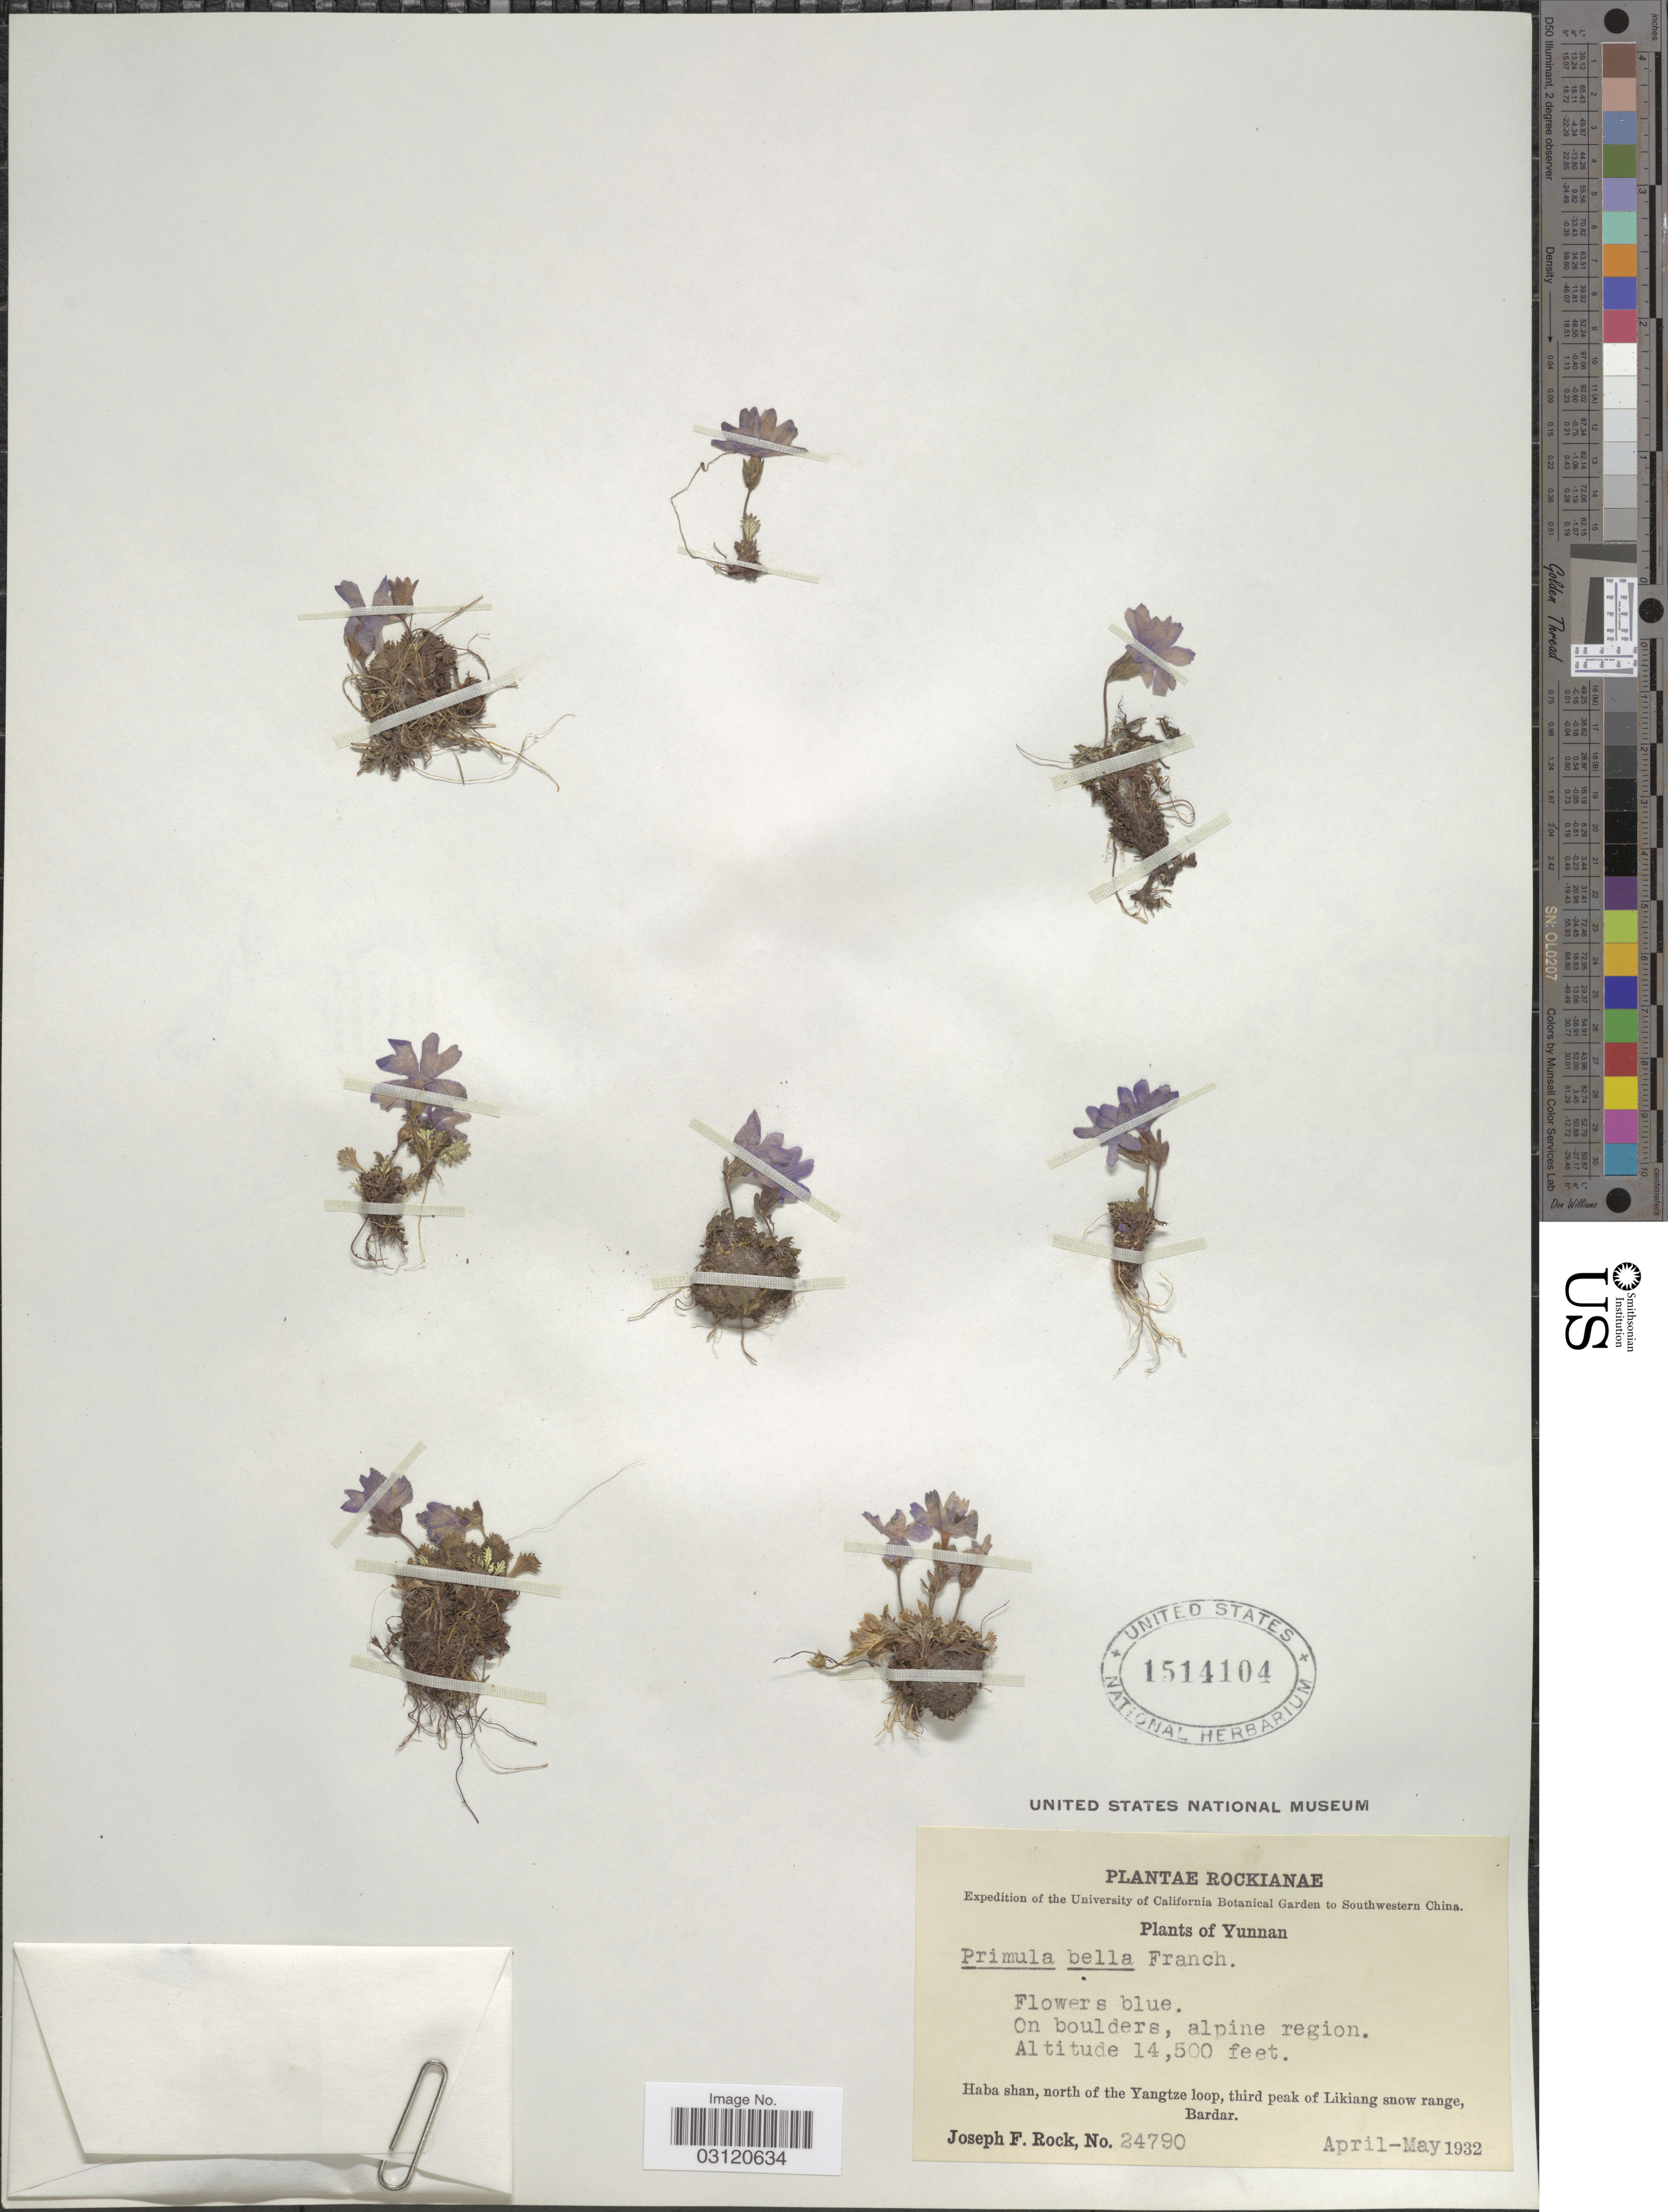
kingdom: Plantae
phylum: Tracheophyta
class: Magnoliopsida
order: Ericales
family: Primulaceae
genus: Primula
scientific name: Primula bella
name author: Franch.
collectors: J. F. Rock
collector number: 24790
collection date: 1932-04/1932-05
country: China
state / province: Yunnan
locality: Southwestern China, Yunnan, Haba shan, north of the Yangtze loop, third peak of Likiang snow range, Bardar.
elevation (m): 4420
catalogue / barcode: US 1514104